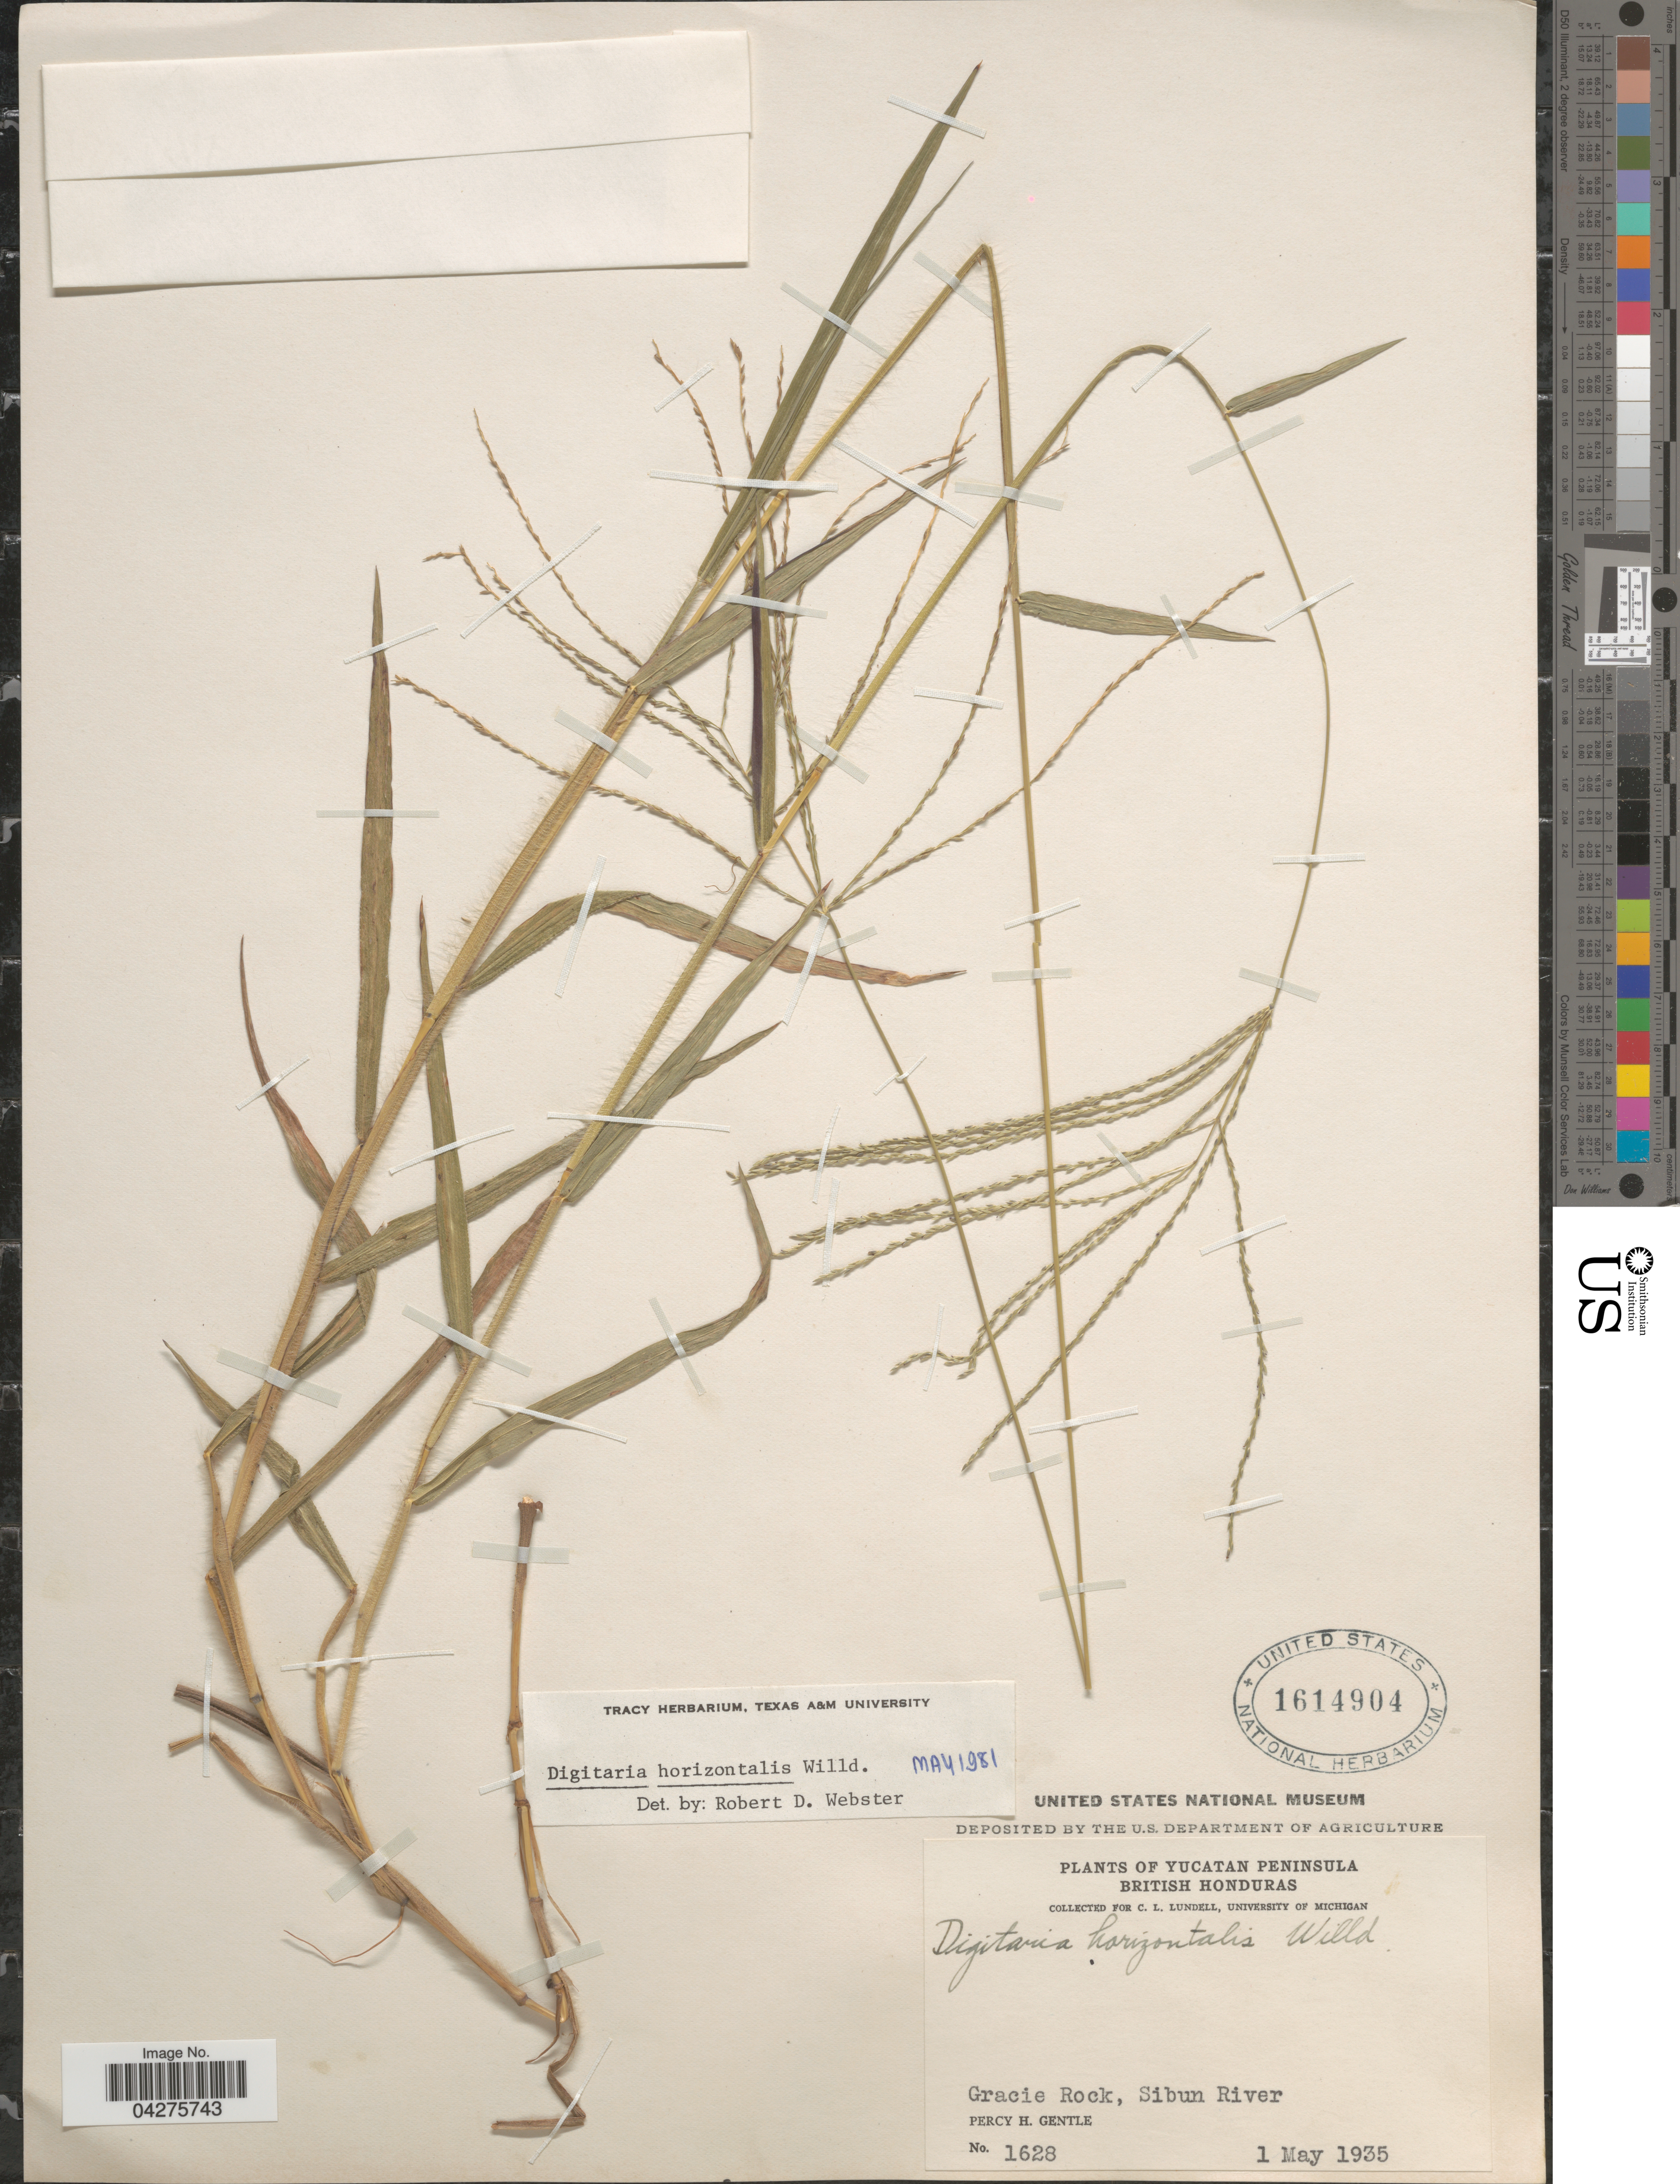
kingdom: Plantae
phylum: Tracheophyta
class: Liliopsida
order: Poales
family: Poaceae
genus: Digitaria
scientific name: Digitaria horizontalis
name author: Willd.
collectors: P. H. Gentle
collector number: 1628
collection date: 1935-05-01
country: Belize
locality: Yucatan Peninsula. British Honduras. Gracie Rock, Sibun River.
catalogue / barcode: US 1614904